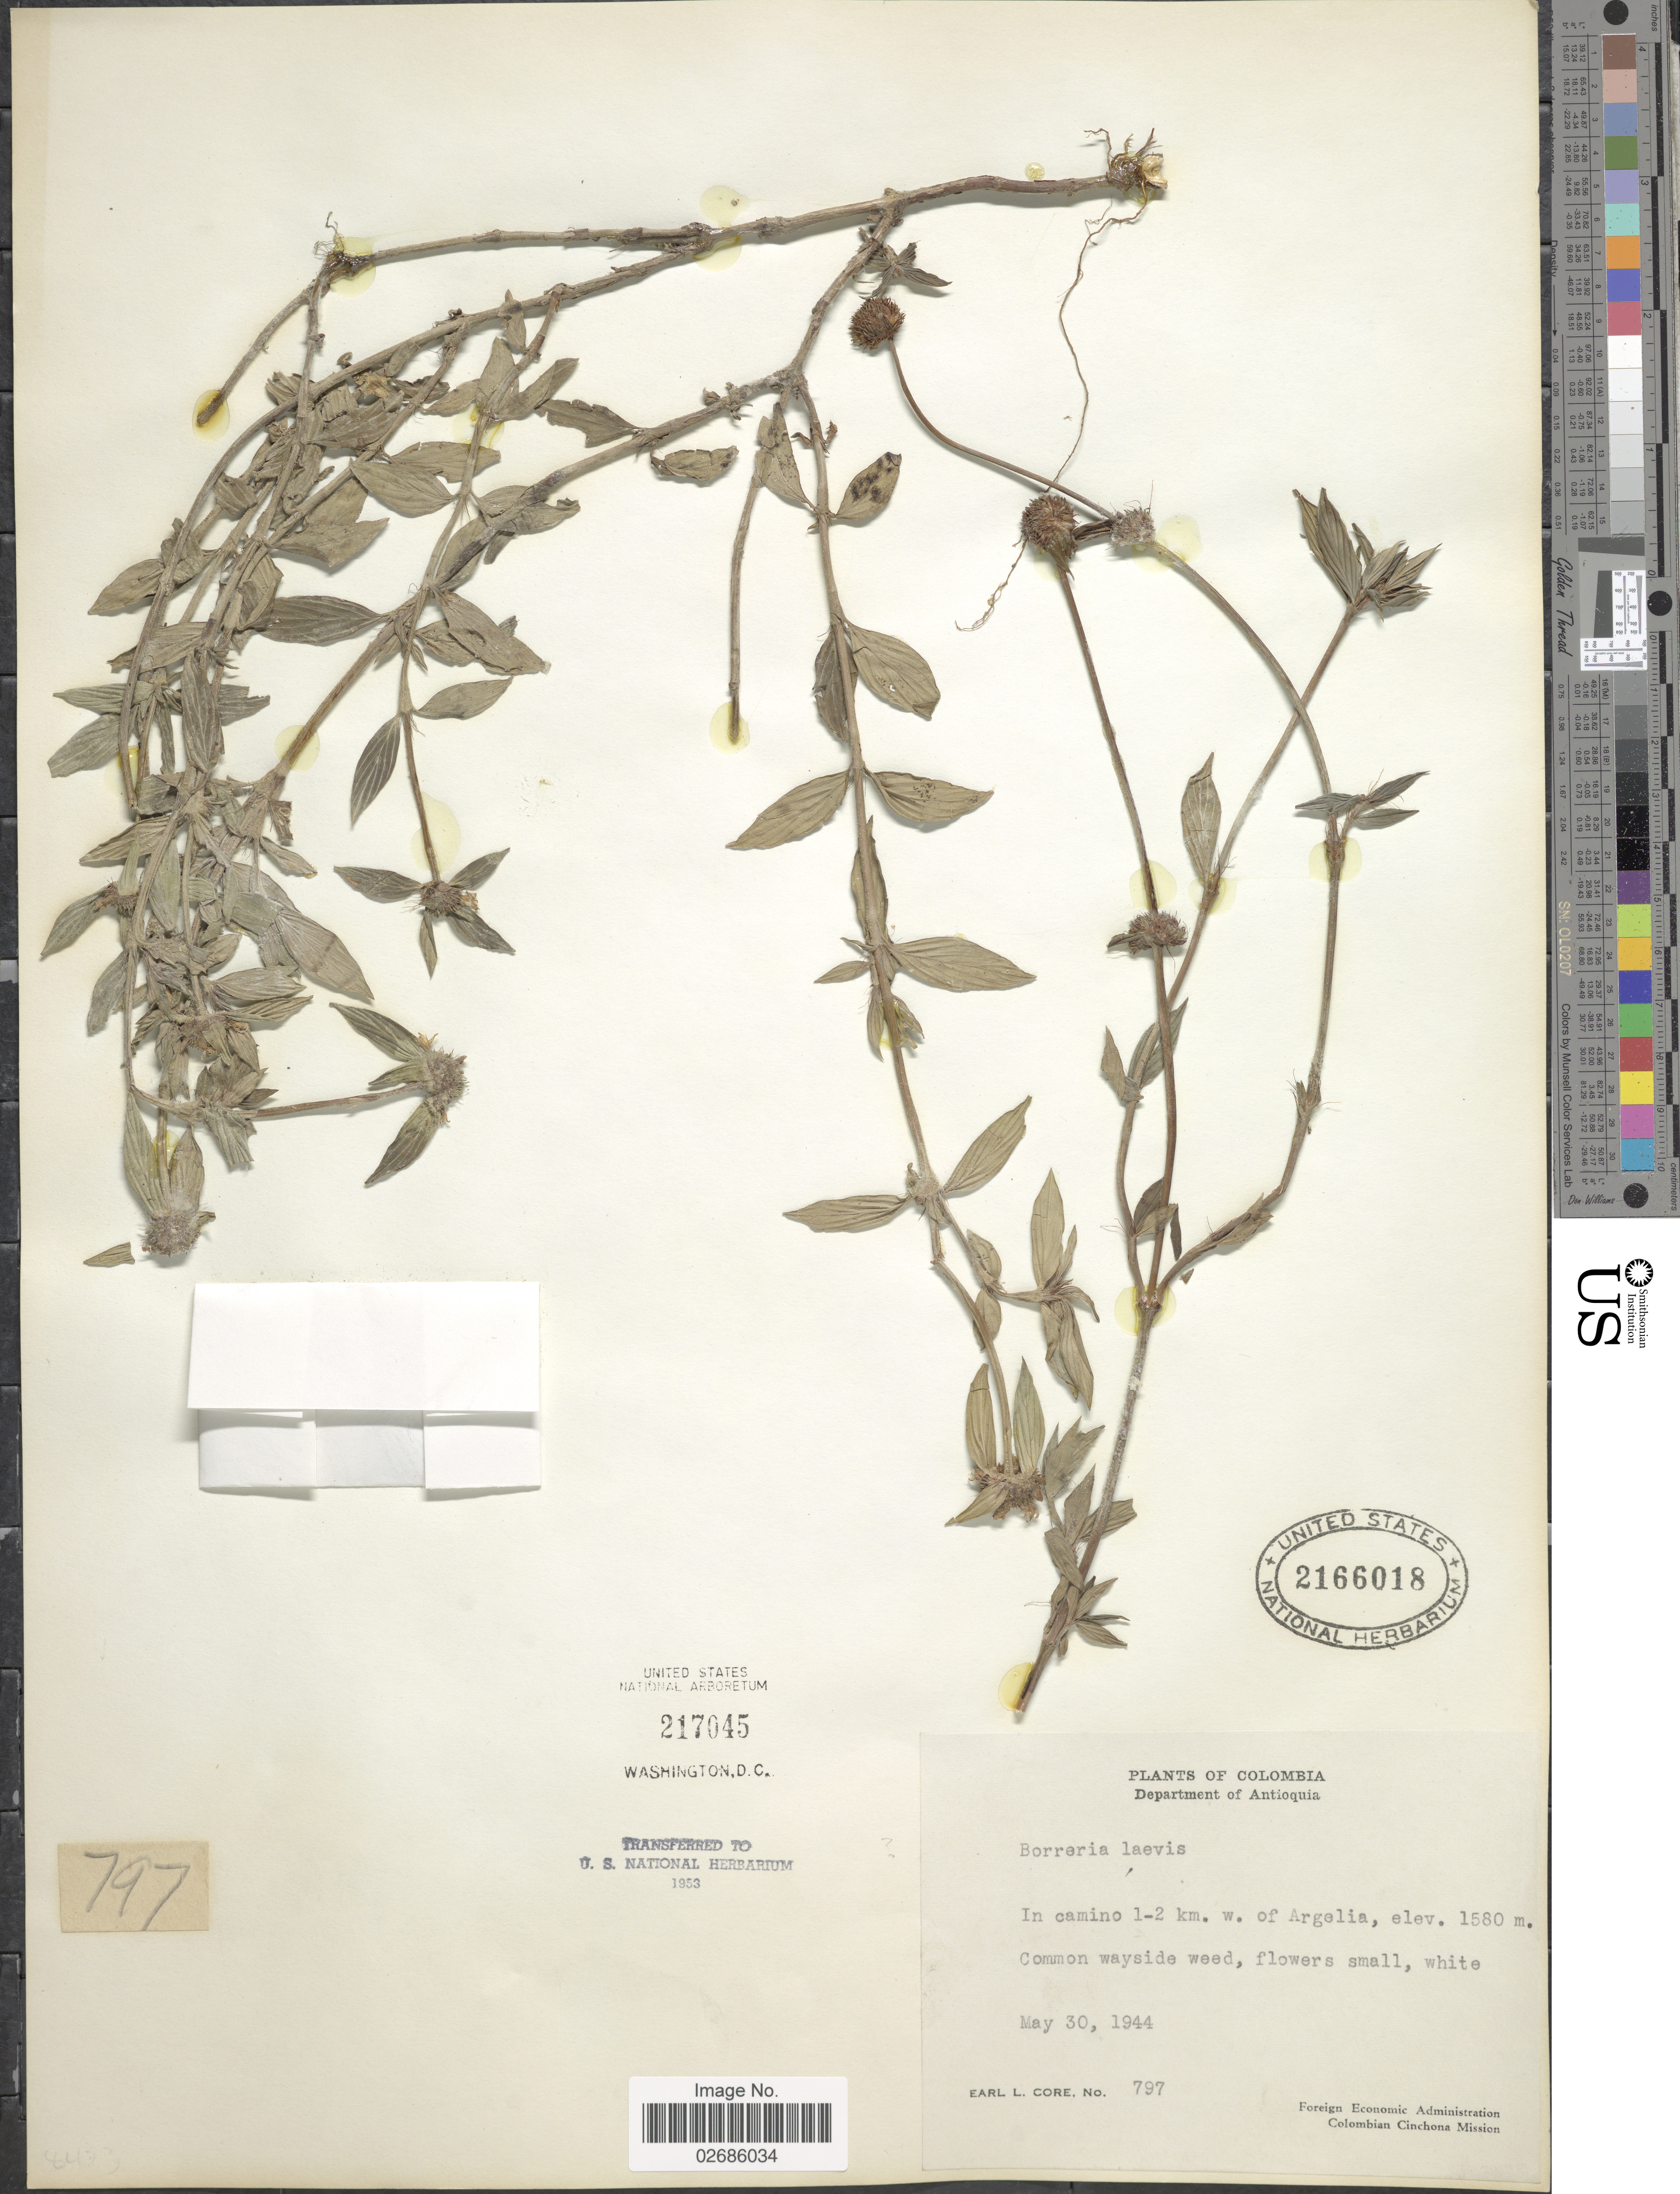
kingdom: Plantae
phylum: Tracheophyta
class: Magnoliopsida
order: Gentianales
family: Rubiaceae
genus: Borreria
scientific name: Borreria assurgens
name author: (Ruiz & Pav.) Griseb.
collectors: E. L. Core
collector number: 797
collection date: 1944-05-30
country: Colombia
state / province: Antioquia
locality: Department of Antioquia. In camino 1-2 km. w. of Argelia.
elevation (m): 1580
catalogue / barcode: US 2166018